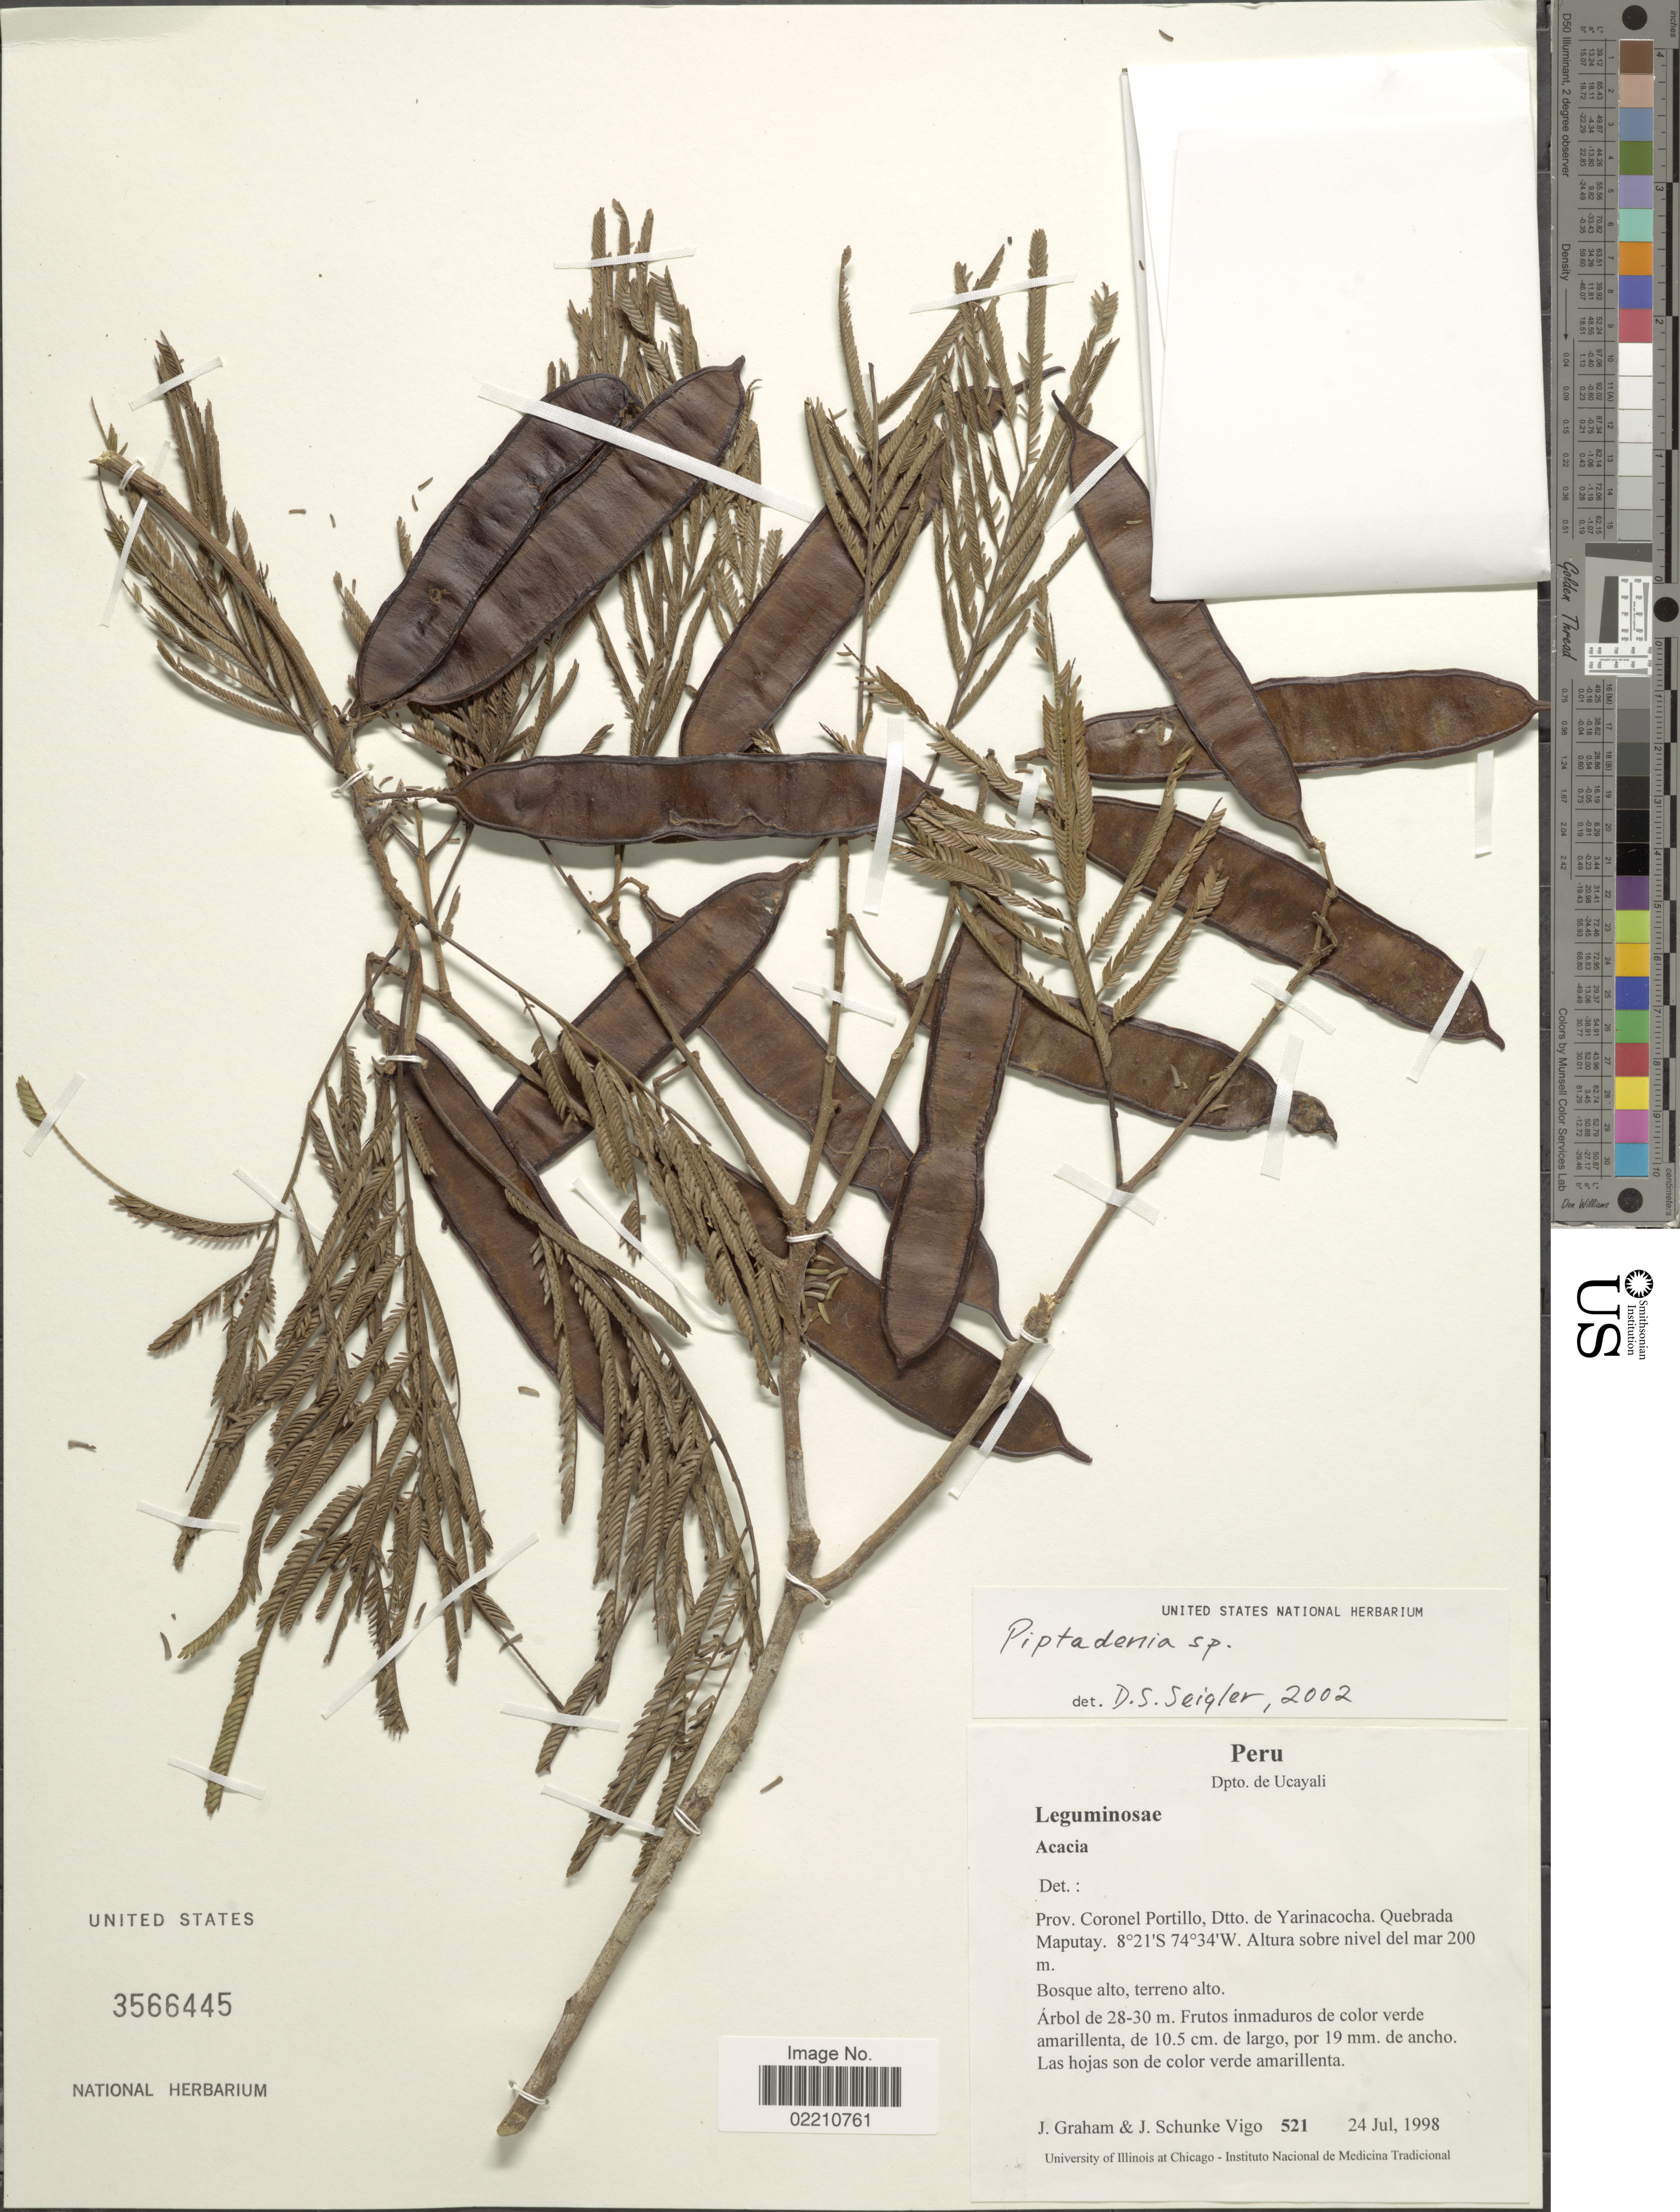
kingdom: Plantae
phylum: Tracheophyta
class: Magnoliopsida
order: Fabales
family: Fabaceae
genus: Piptadenia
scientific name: Piptadenia sp.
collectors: J. Graham & J. Schunke Vigo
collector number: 521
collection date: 1998-07-24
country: Peru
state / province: Ucayali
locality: Prov. Coronel Portillo, Dtto. de Yarinacocha, Quebrada Maputay, bosque alto, terrno alto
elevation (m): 200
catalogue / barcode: US 3566445